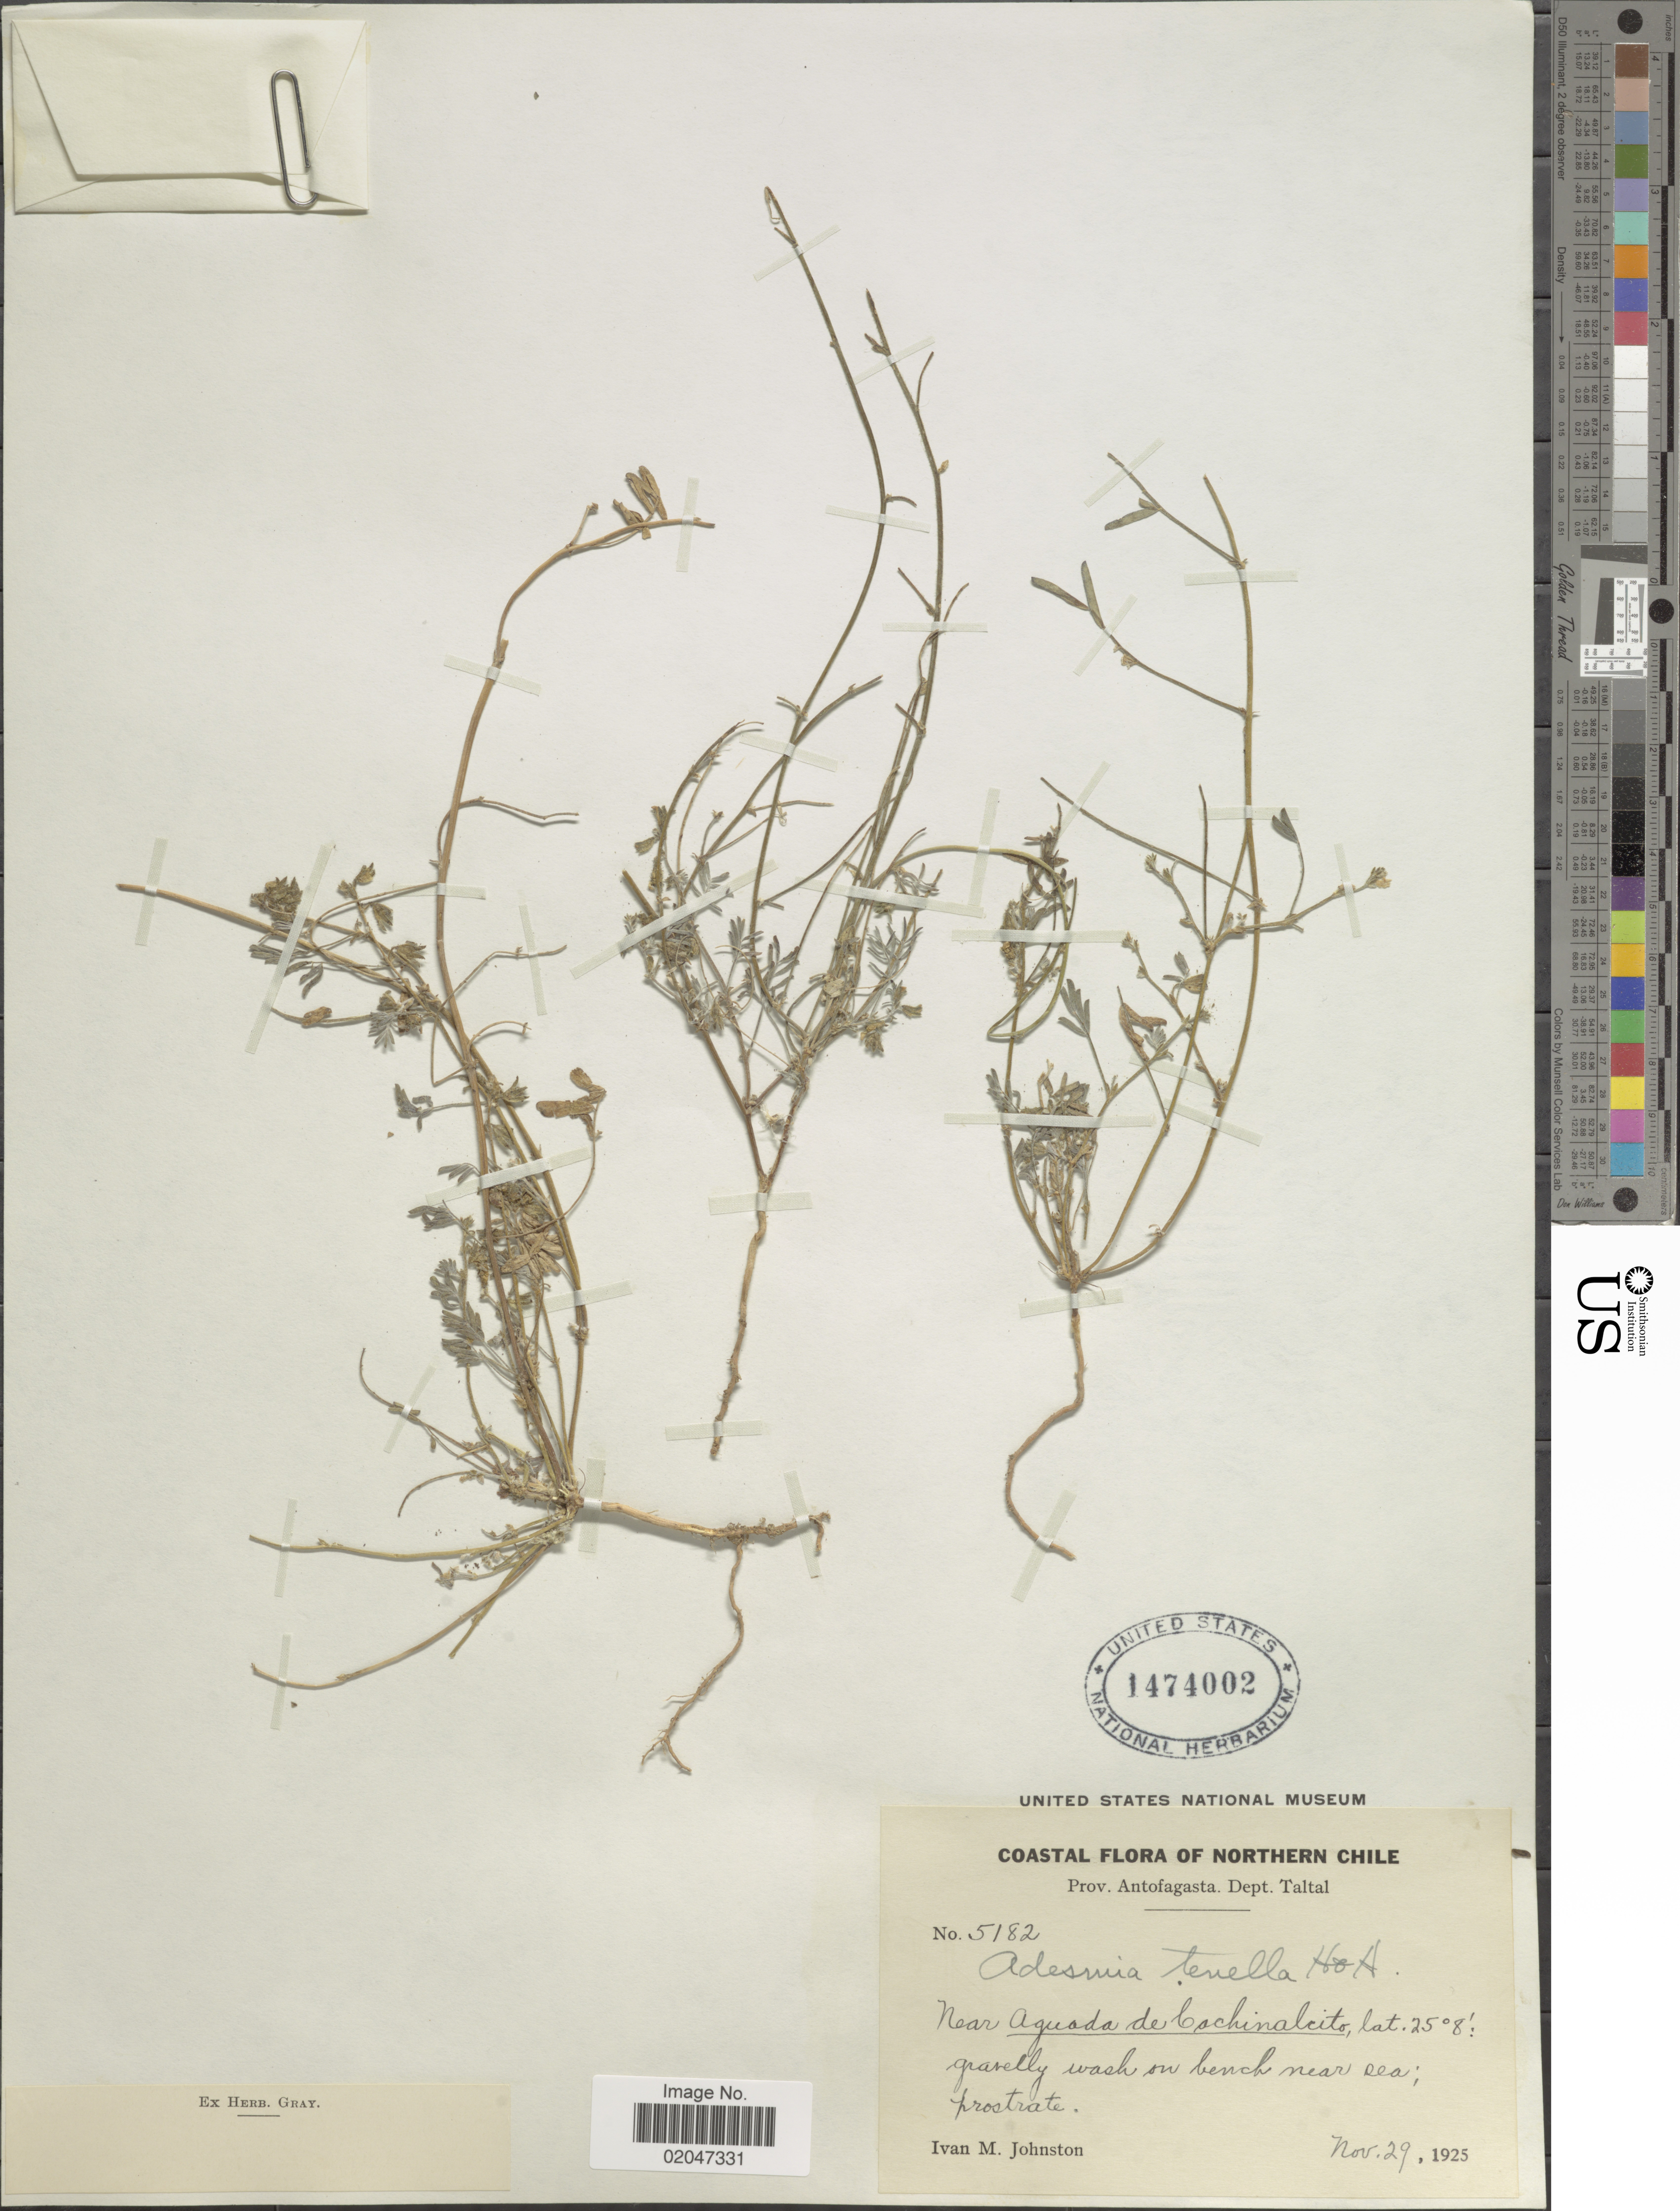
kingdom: Plantae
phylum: Tracheophyta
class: Magnoliopsida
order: Fabales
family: Fabaceae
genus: Adesmia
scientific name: Adesmia tenella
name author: Hook. & Arn.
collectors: I.M. Johnston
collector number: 5182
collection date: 1925-11-29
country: Chile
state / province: Antofagasta (II)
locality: Coastal of Northern Chile, Dept Taltal, Near Aguada de Cochinalcito, gravelly wash on bench near sea; prostrate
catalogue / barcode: US 1474002